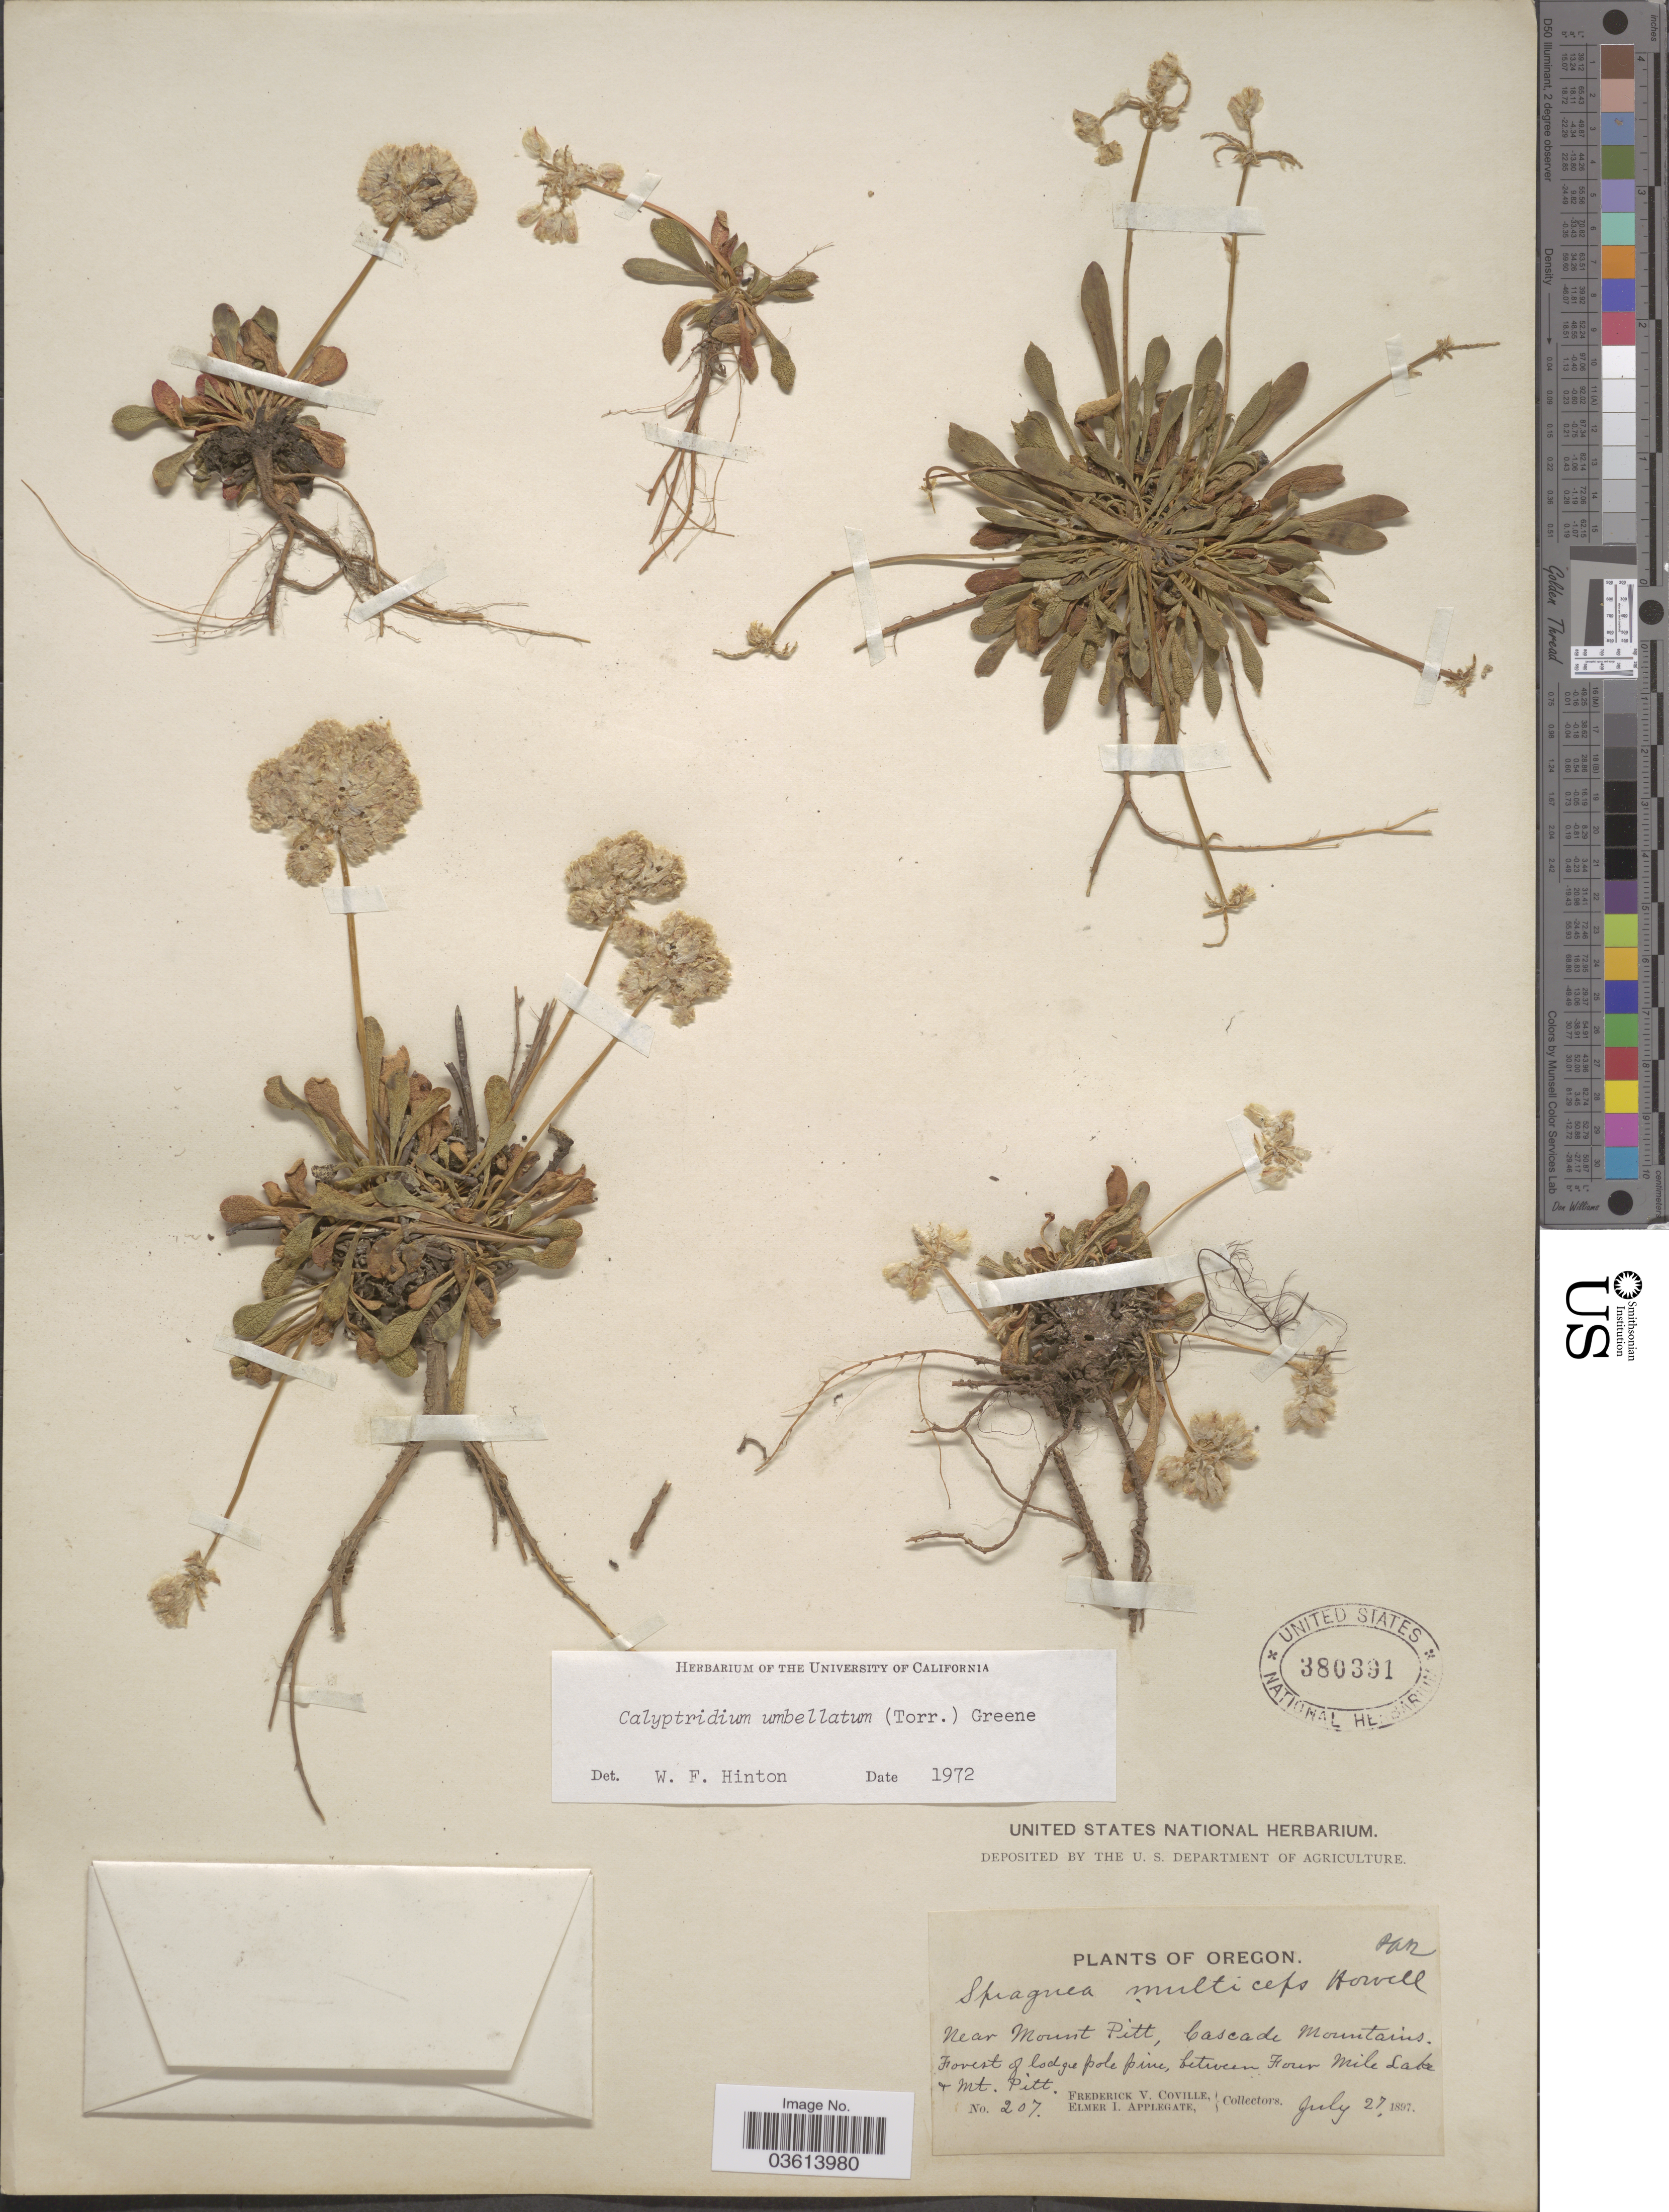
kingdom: Plantae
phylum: Tracheophyta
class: Magnoliopsida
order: Caryophyllales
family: Montiaceae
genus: Calyptridium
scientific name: Calyptridium umbellatum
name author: (Torr.) Greene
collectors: F. V. Coville & E. I. Applegate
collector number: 207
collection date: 1897-07-27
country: United States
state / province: Oregon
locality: Near Mount Pitt, Cascade Mountains. Forest of lodge pole pine, between Four Mile Lake & Mt. Pitt.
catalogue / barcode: US 380391